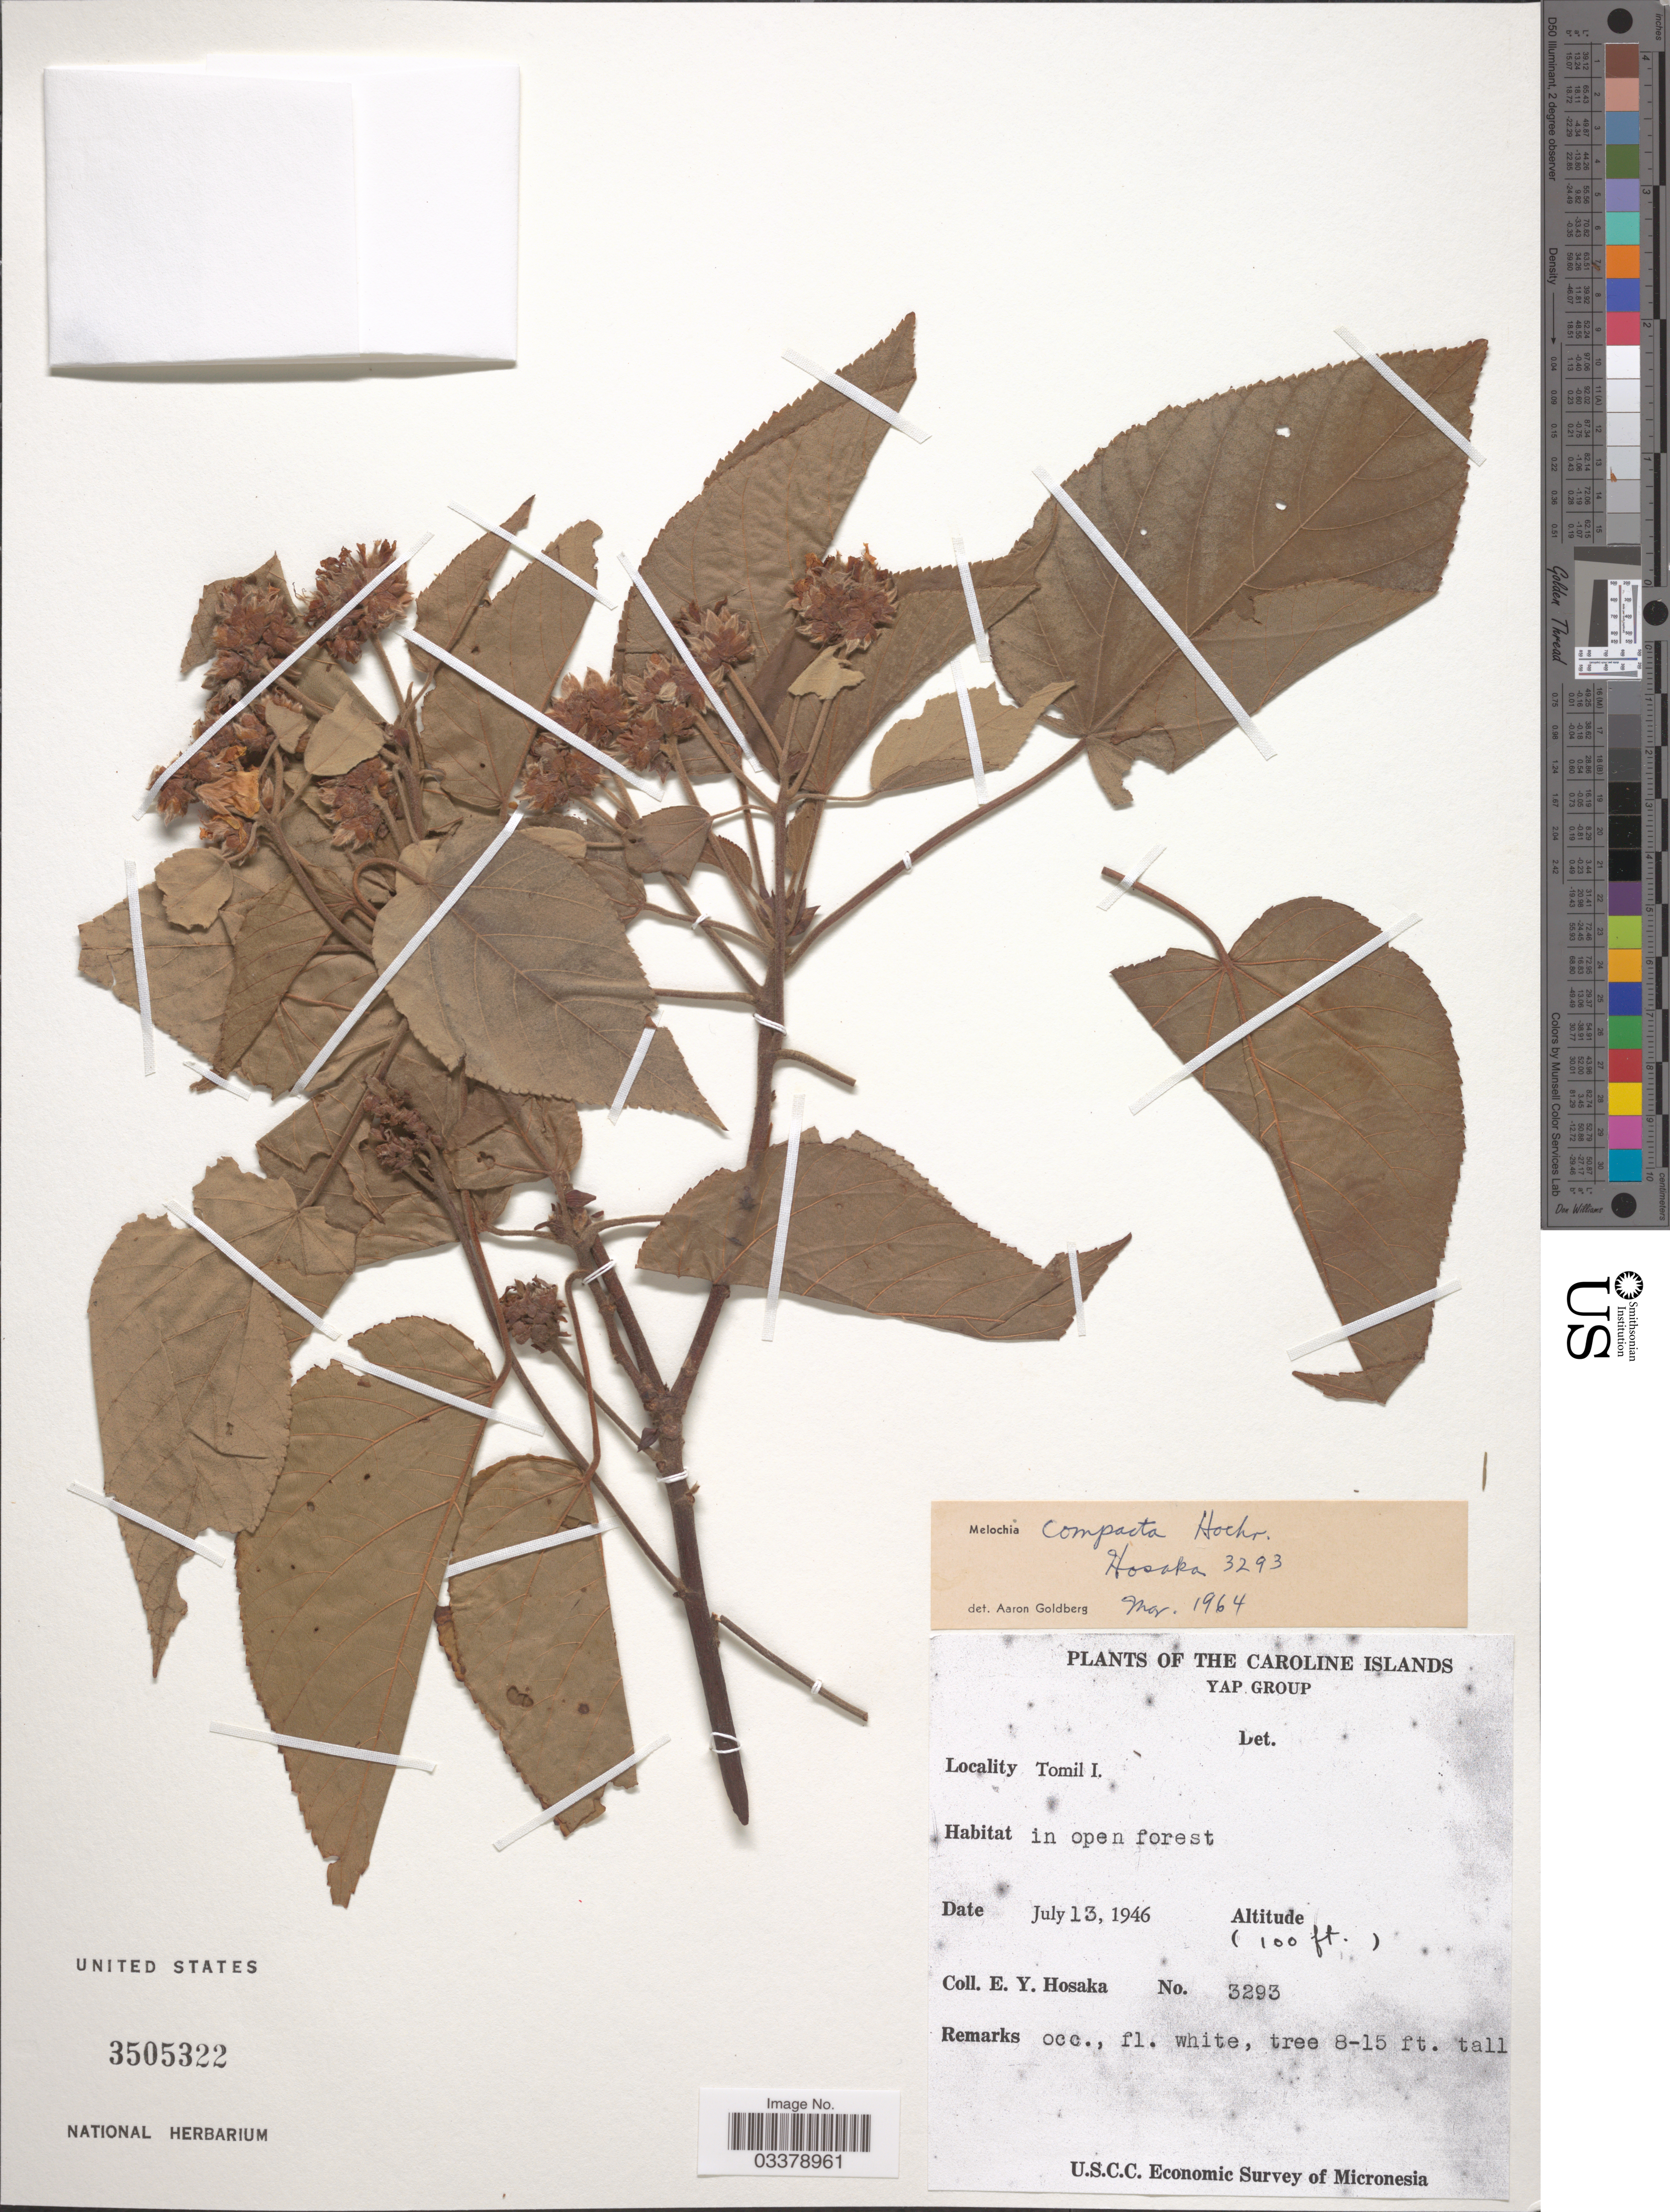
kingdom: Plantae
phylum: Tracheophyta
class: Magnoliopsida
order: Malvales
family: Malvaceae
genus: Melochia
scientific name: Melochia compacta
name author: Hochr.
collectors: E. Y. Hosaka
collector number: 3293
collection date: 1946-07-13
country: Micronesia, Federated States of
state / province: Yap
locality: The Caroline Islands, Yap Group, Tomil I.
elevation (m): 30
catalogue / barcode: US 3505322